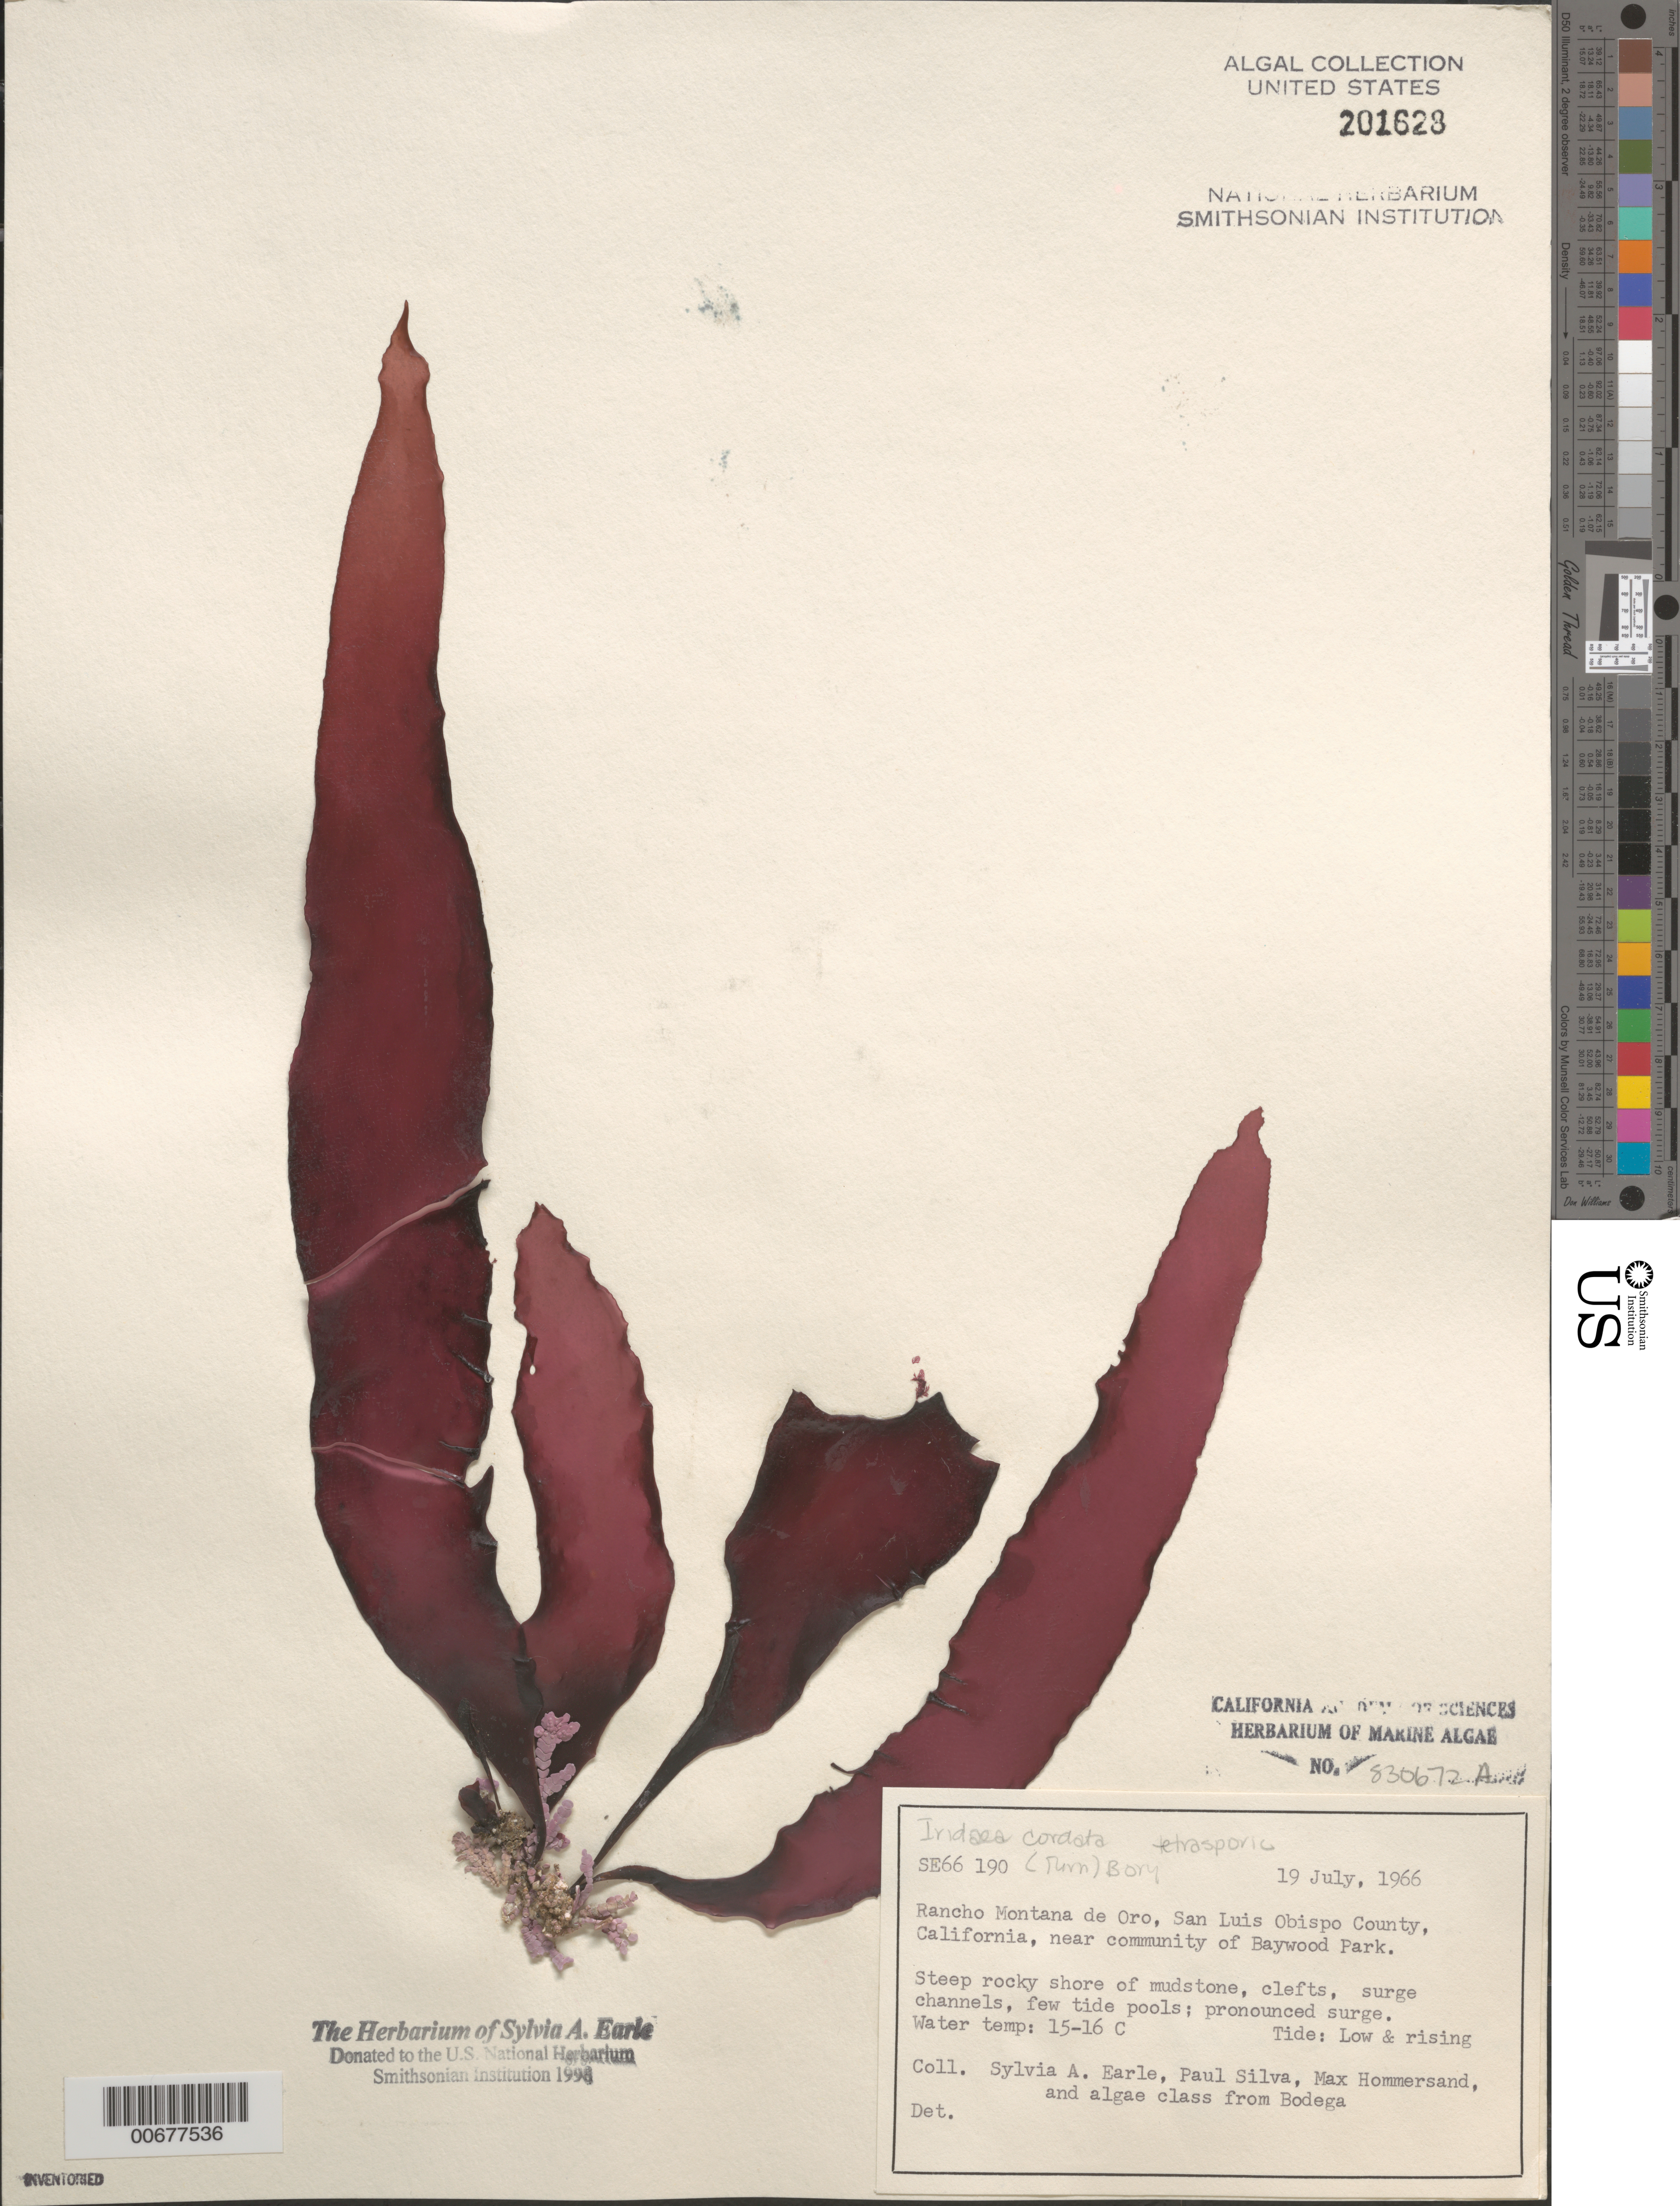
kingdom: Plantae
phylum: Rhodophyta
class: Florideophyceae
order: Gigartinales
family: Gigartinaceae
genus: Iridaea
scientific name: Iridaea cordata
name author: (Turner) Bory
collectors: S. A. Earle, P. C. Silva, M. H. Hommersand & Bodega Algae Class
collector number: SE 66190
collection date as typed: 19 Jul 1966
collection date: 1966-07-19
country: United States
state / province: California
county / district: San Luis Obispo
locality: Rancho Montana de Oro, near Baywood Park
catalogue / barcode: US 201628